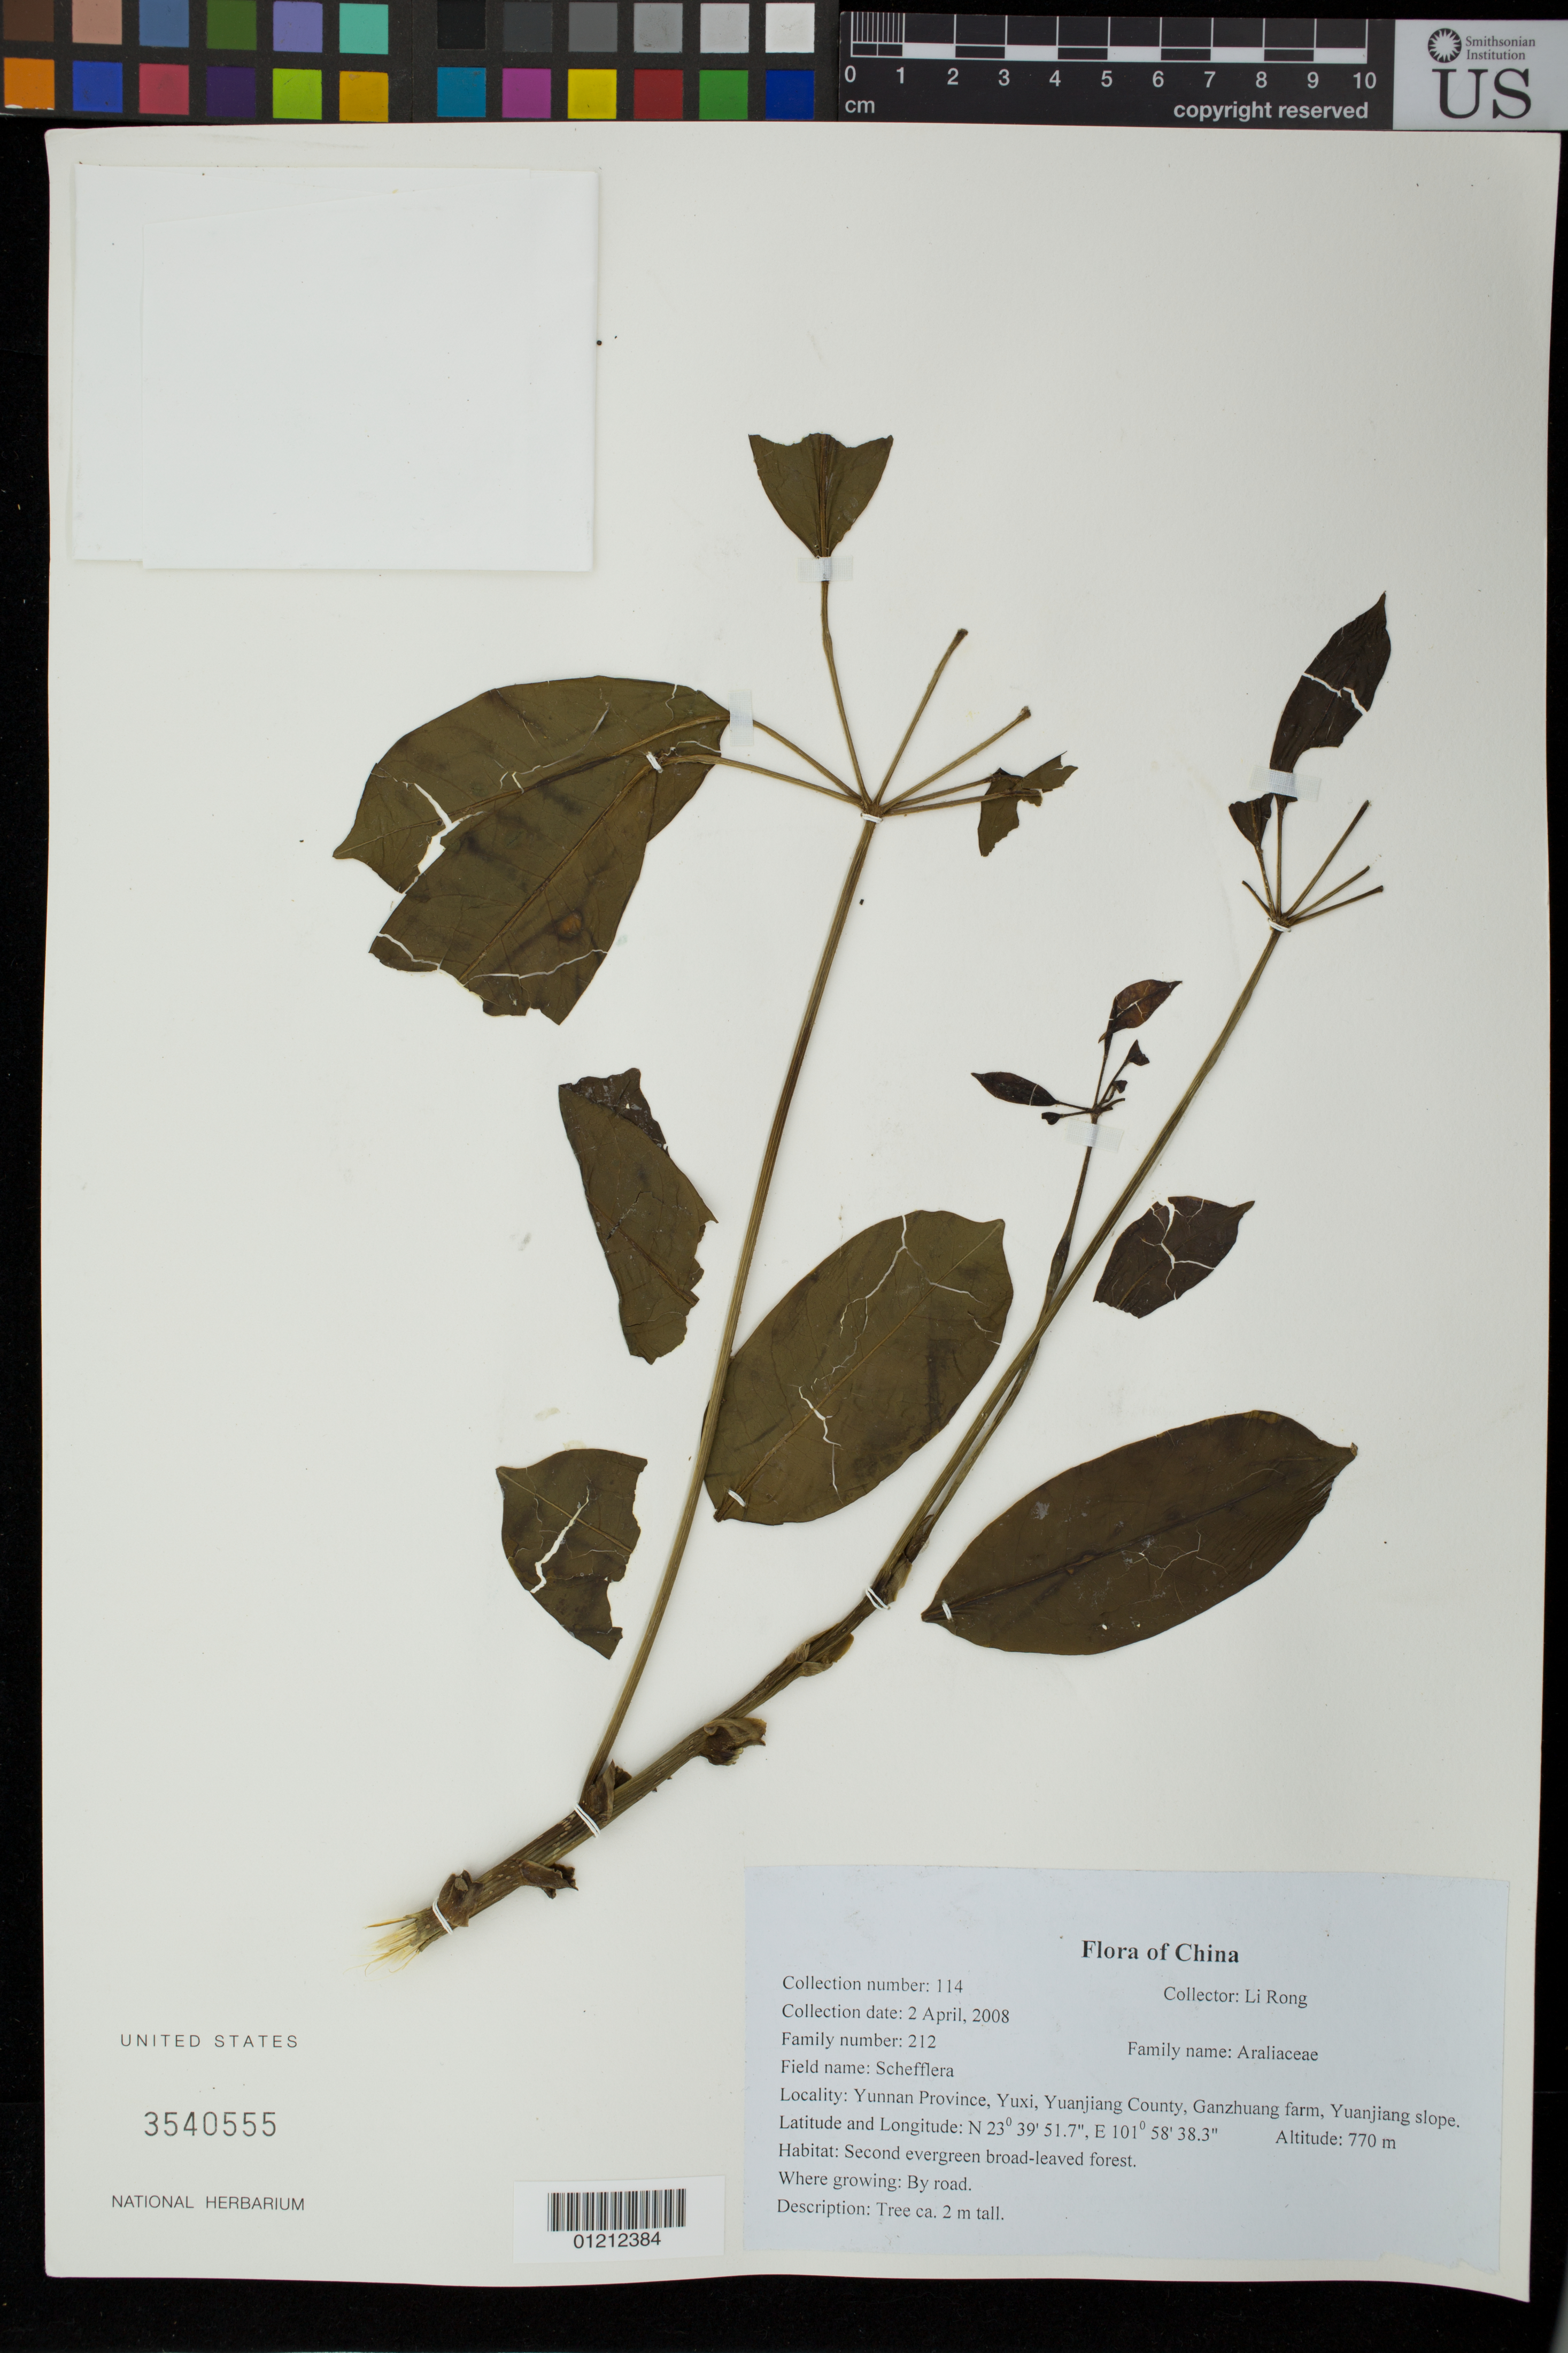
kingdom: Plantae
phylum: Tracheophyta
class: Magnoliopsida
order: Apiales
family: Araliaceae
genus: Schefflera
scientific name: Schefflera sp.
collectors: R. Li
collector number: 114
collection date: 2008-04-02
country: China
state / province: Yunnan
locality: Yuxi, Yuanjiang County,Ganzhiang farm, Yuanjiang slope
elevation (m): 770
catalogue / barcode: US 3540555